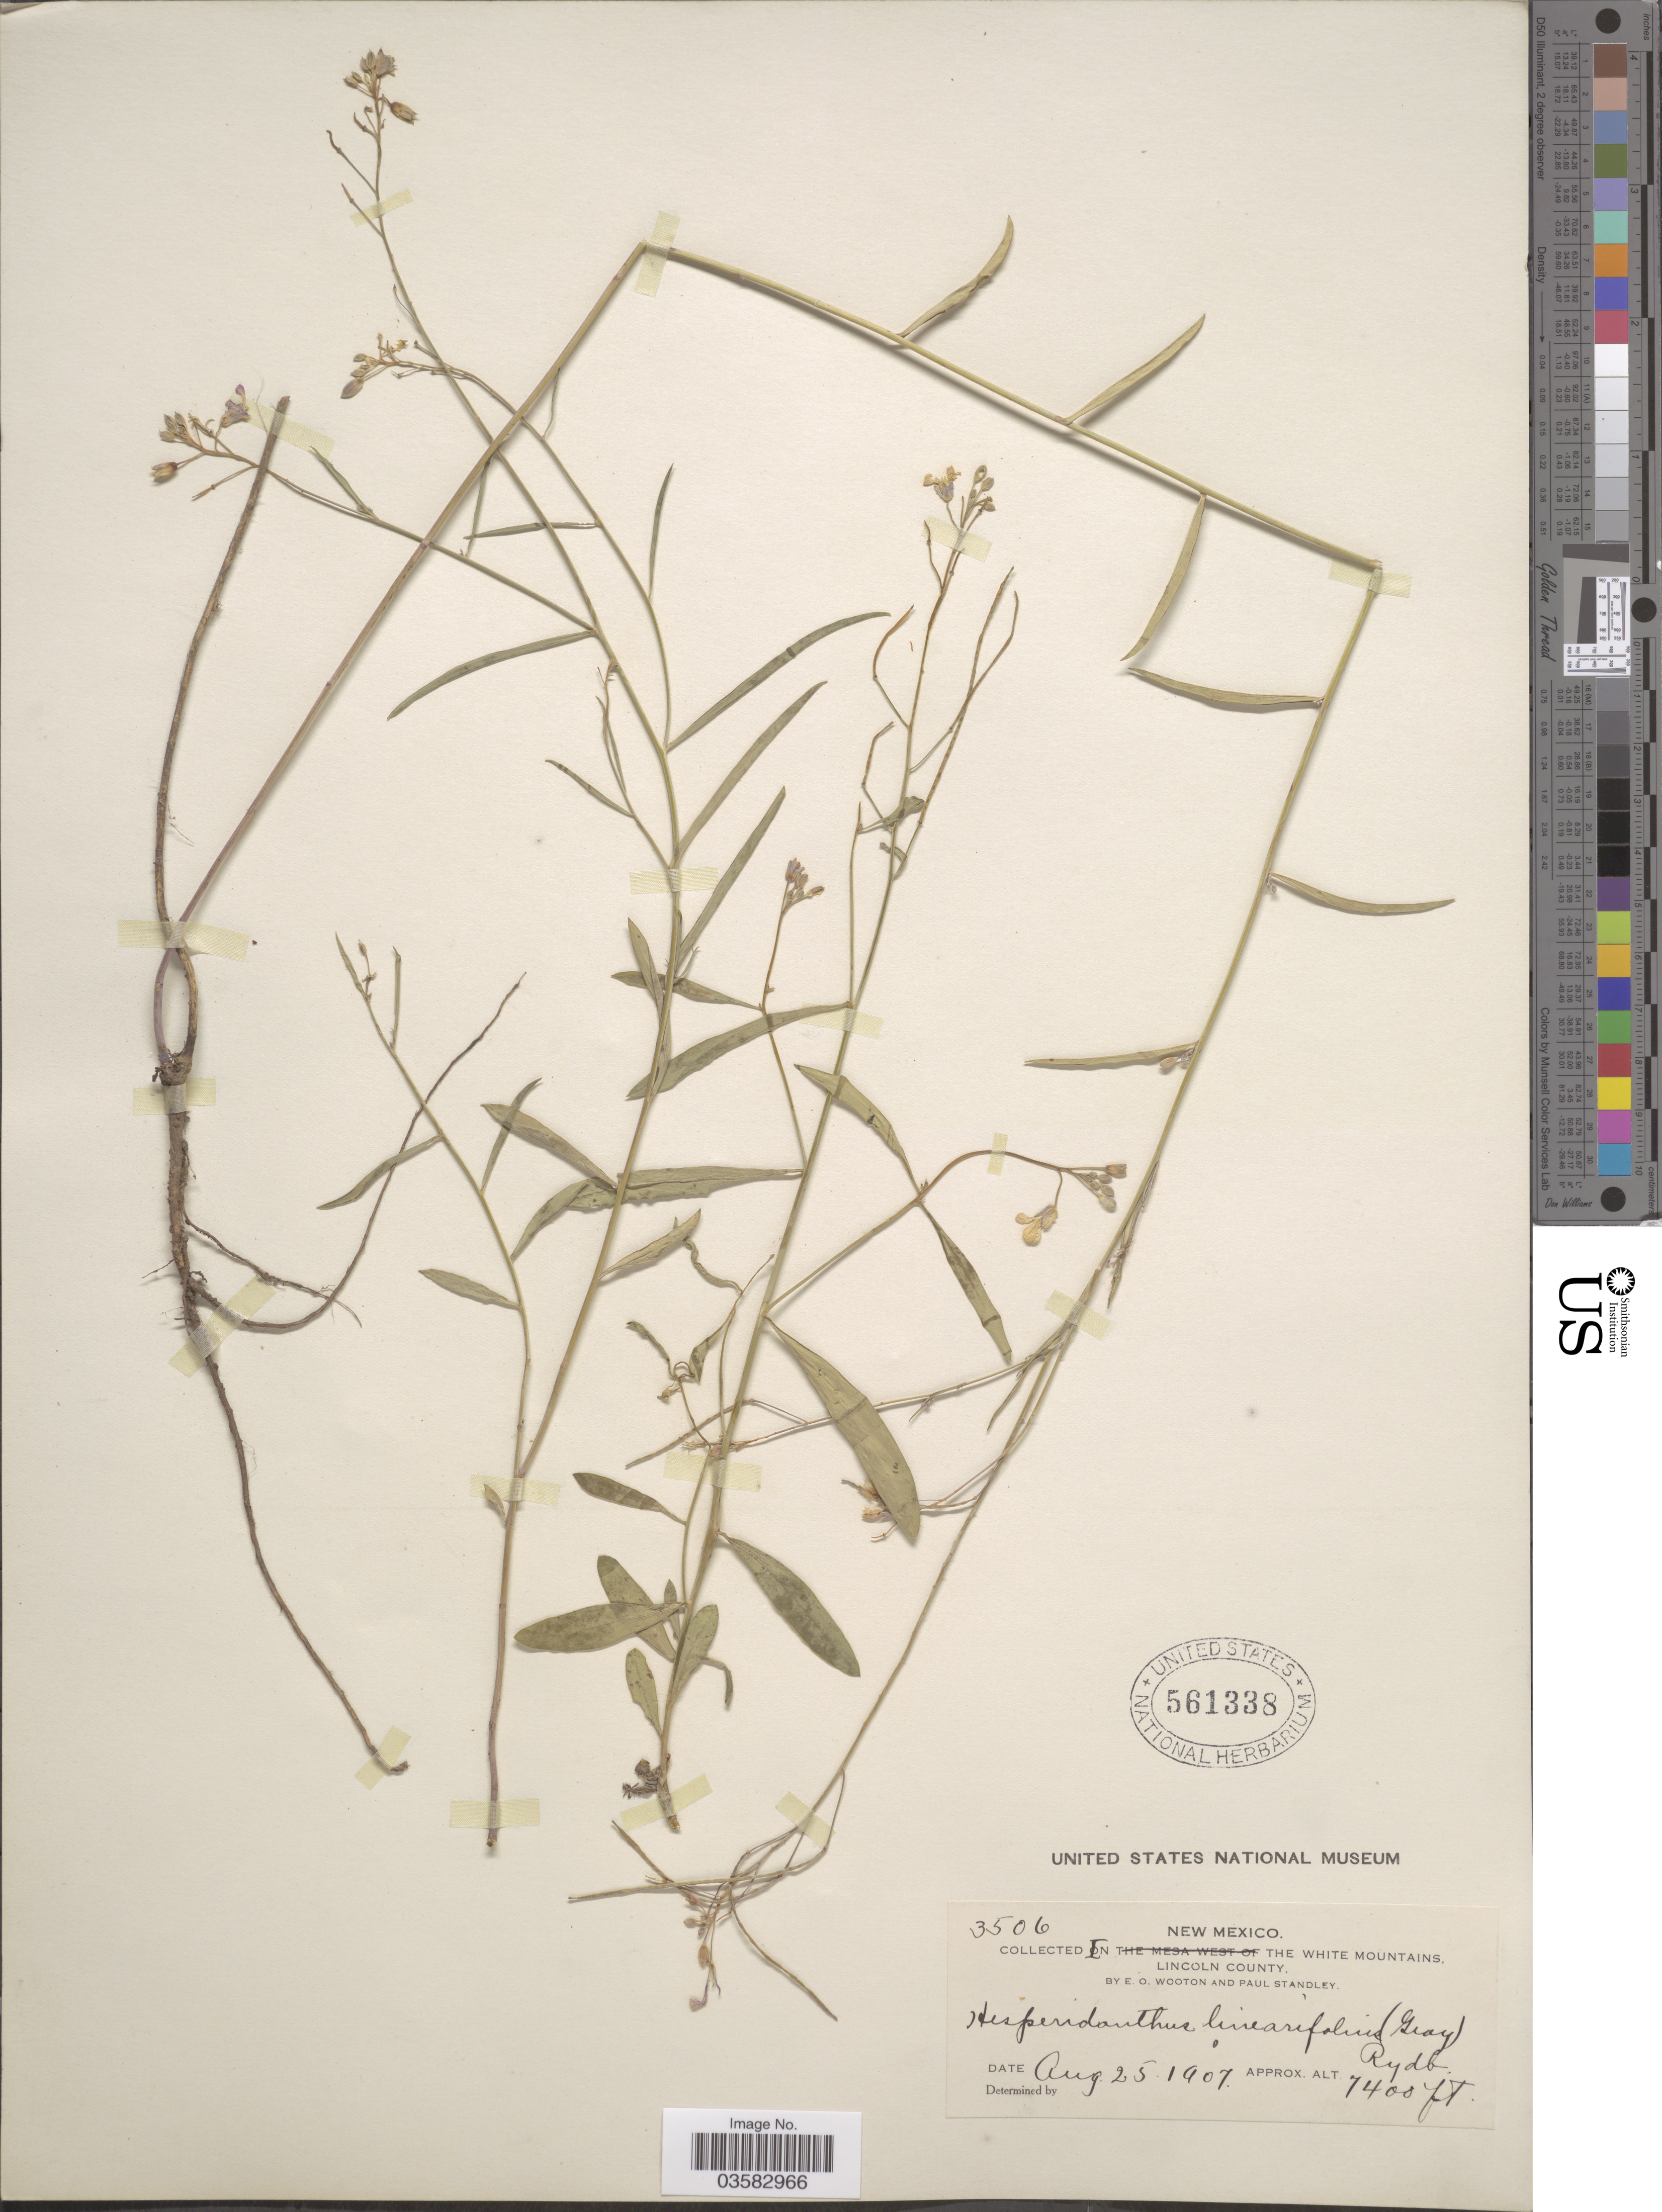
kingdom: Plantae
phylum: Tracheophyta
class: Magnoliopsida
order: Brassicales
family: Brassicaceae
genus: Sisymbrium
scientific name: Sisymbrium linearifolium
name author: (A. Gray) Payson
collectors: E. O. Wooton & P. Standley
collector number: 3506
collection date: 1907-08-25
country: United States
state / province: New Mexico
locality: The White Mountains, Lincoln County.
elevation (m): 2256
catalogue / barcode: US 561338